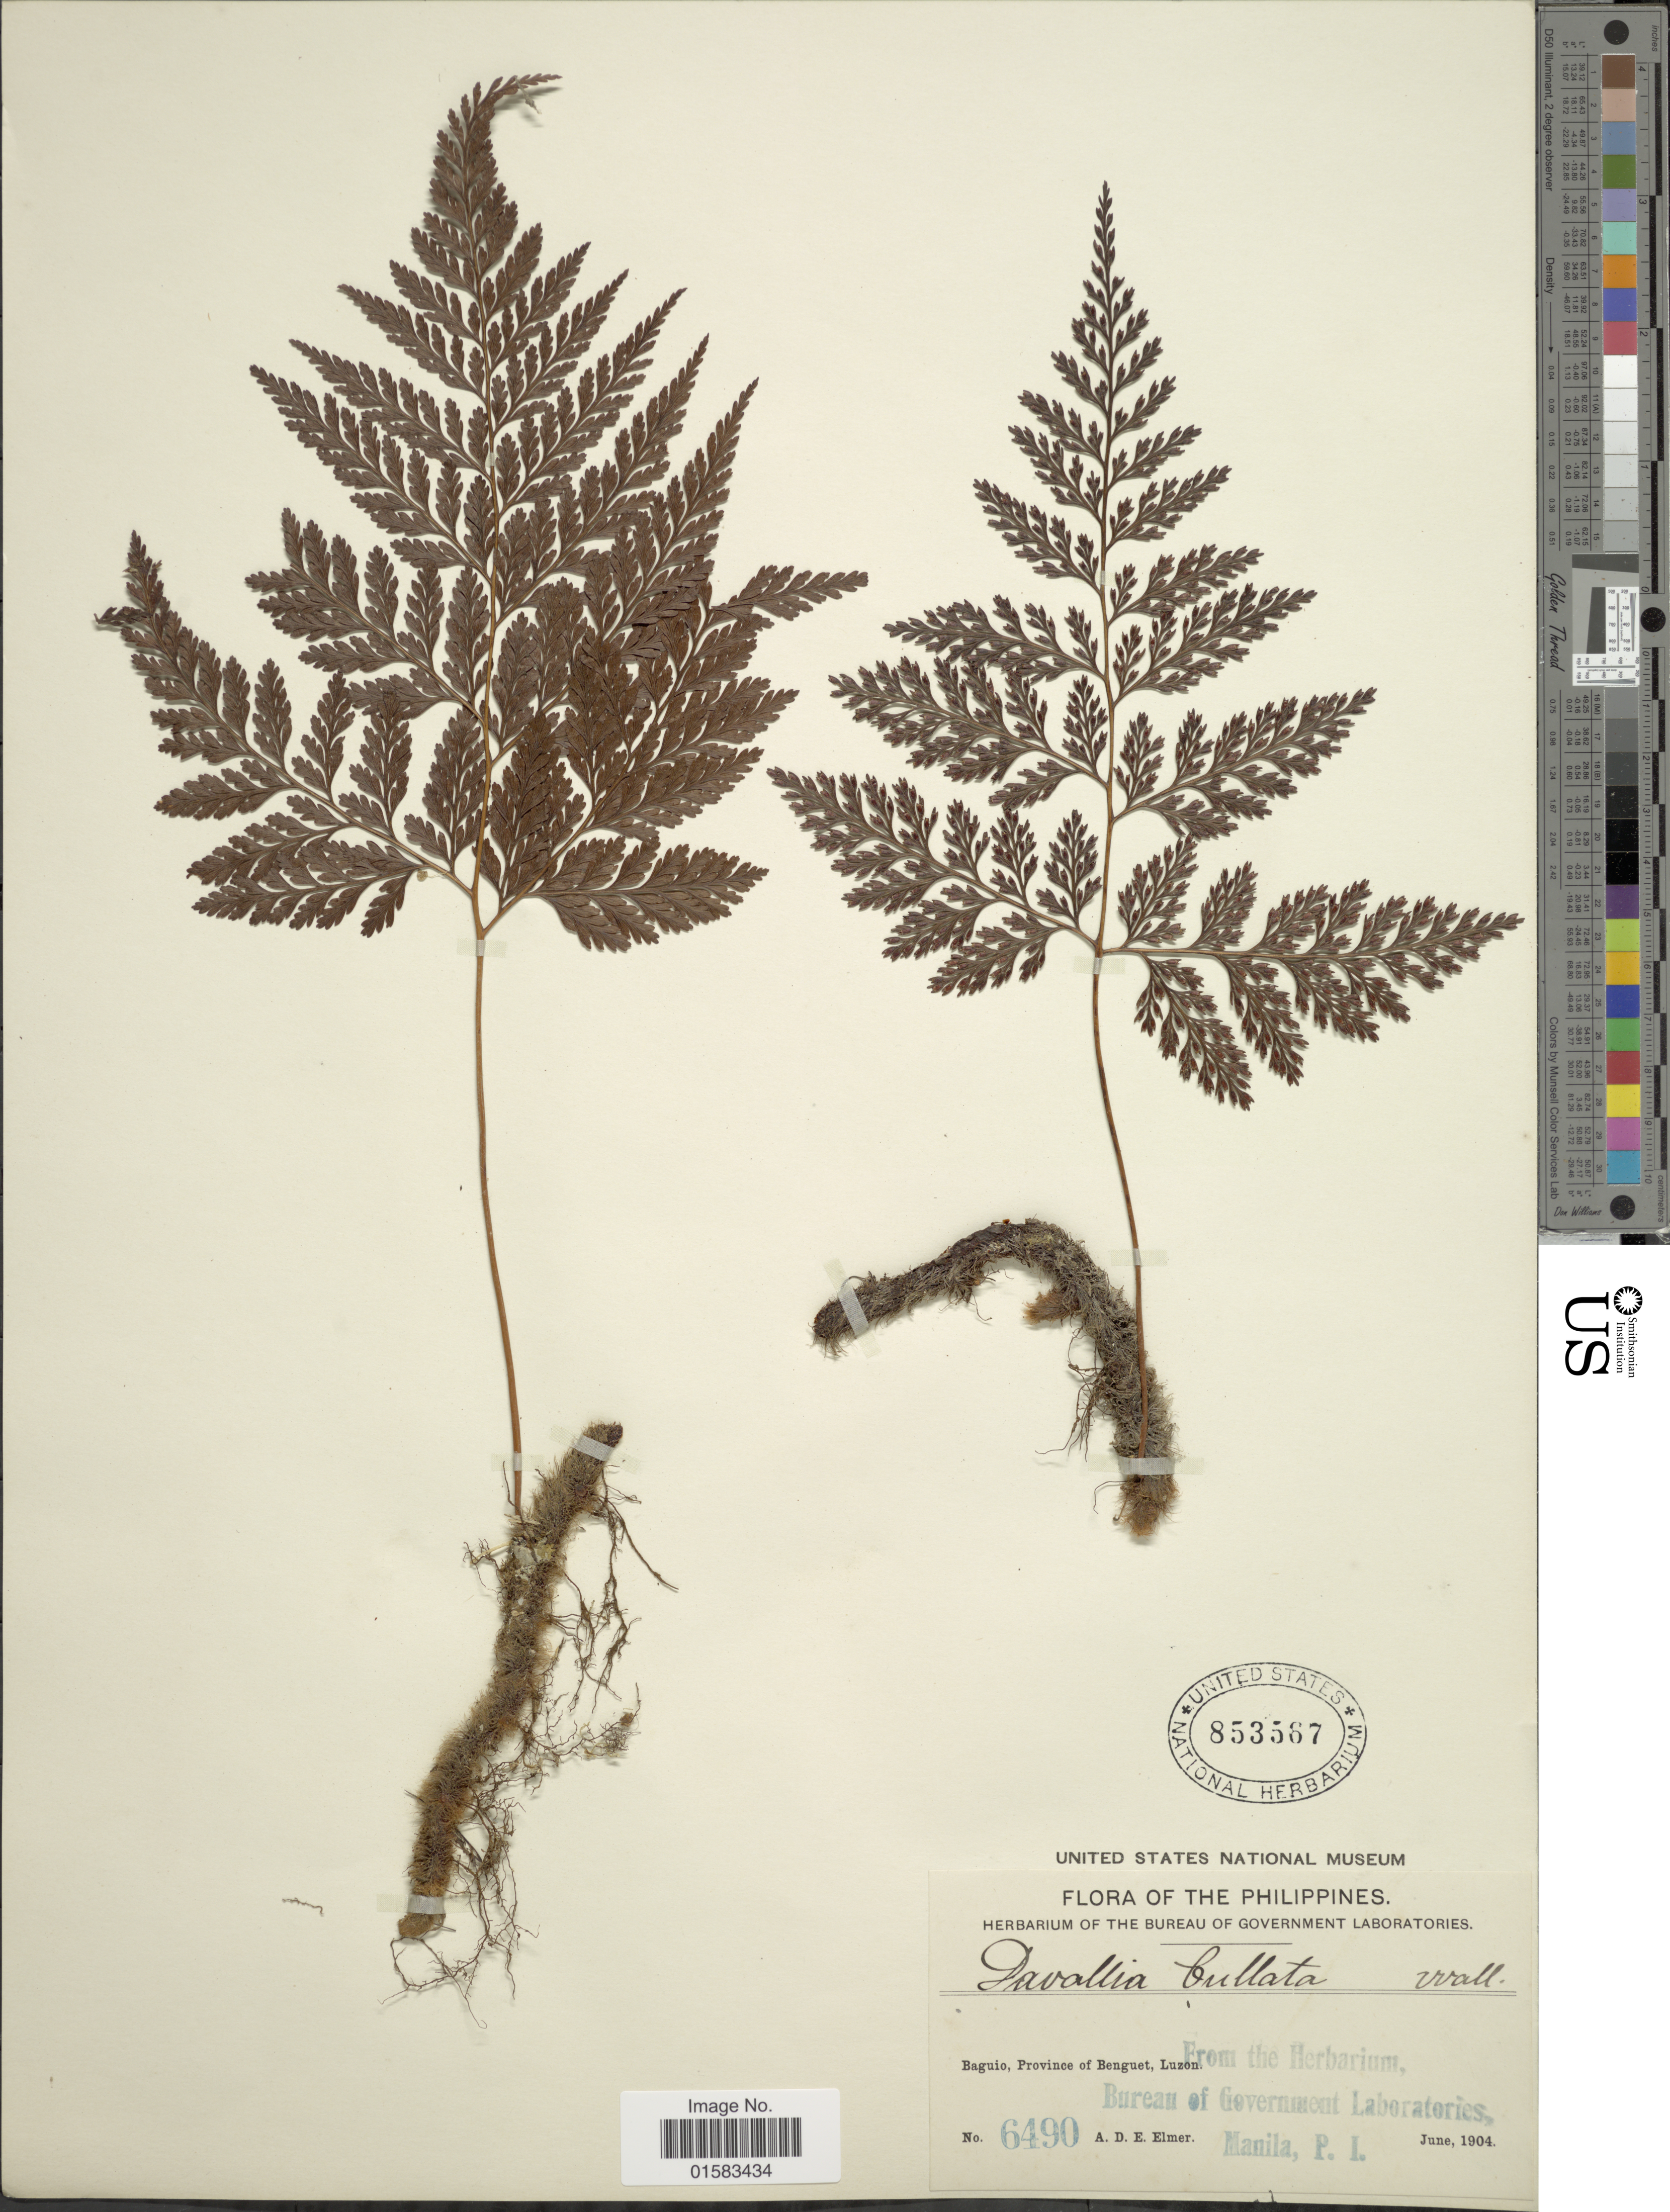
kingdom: Plantae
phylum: Tracheophyta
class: Polypodiopsida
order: Polypodiales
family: Davalliaceae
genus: Davallia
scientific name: Davallia trichomanoides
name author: Blume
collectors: A. D. E. Elmer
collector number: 6490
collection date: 1904-06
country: Philippines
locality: About Baguio, Province of Benguet, Luzon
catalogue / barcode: US 853567